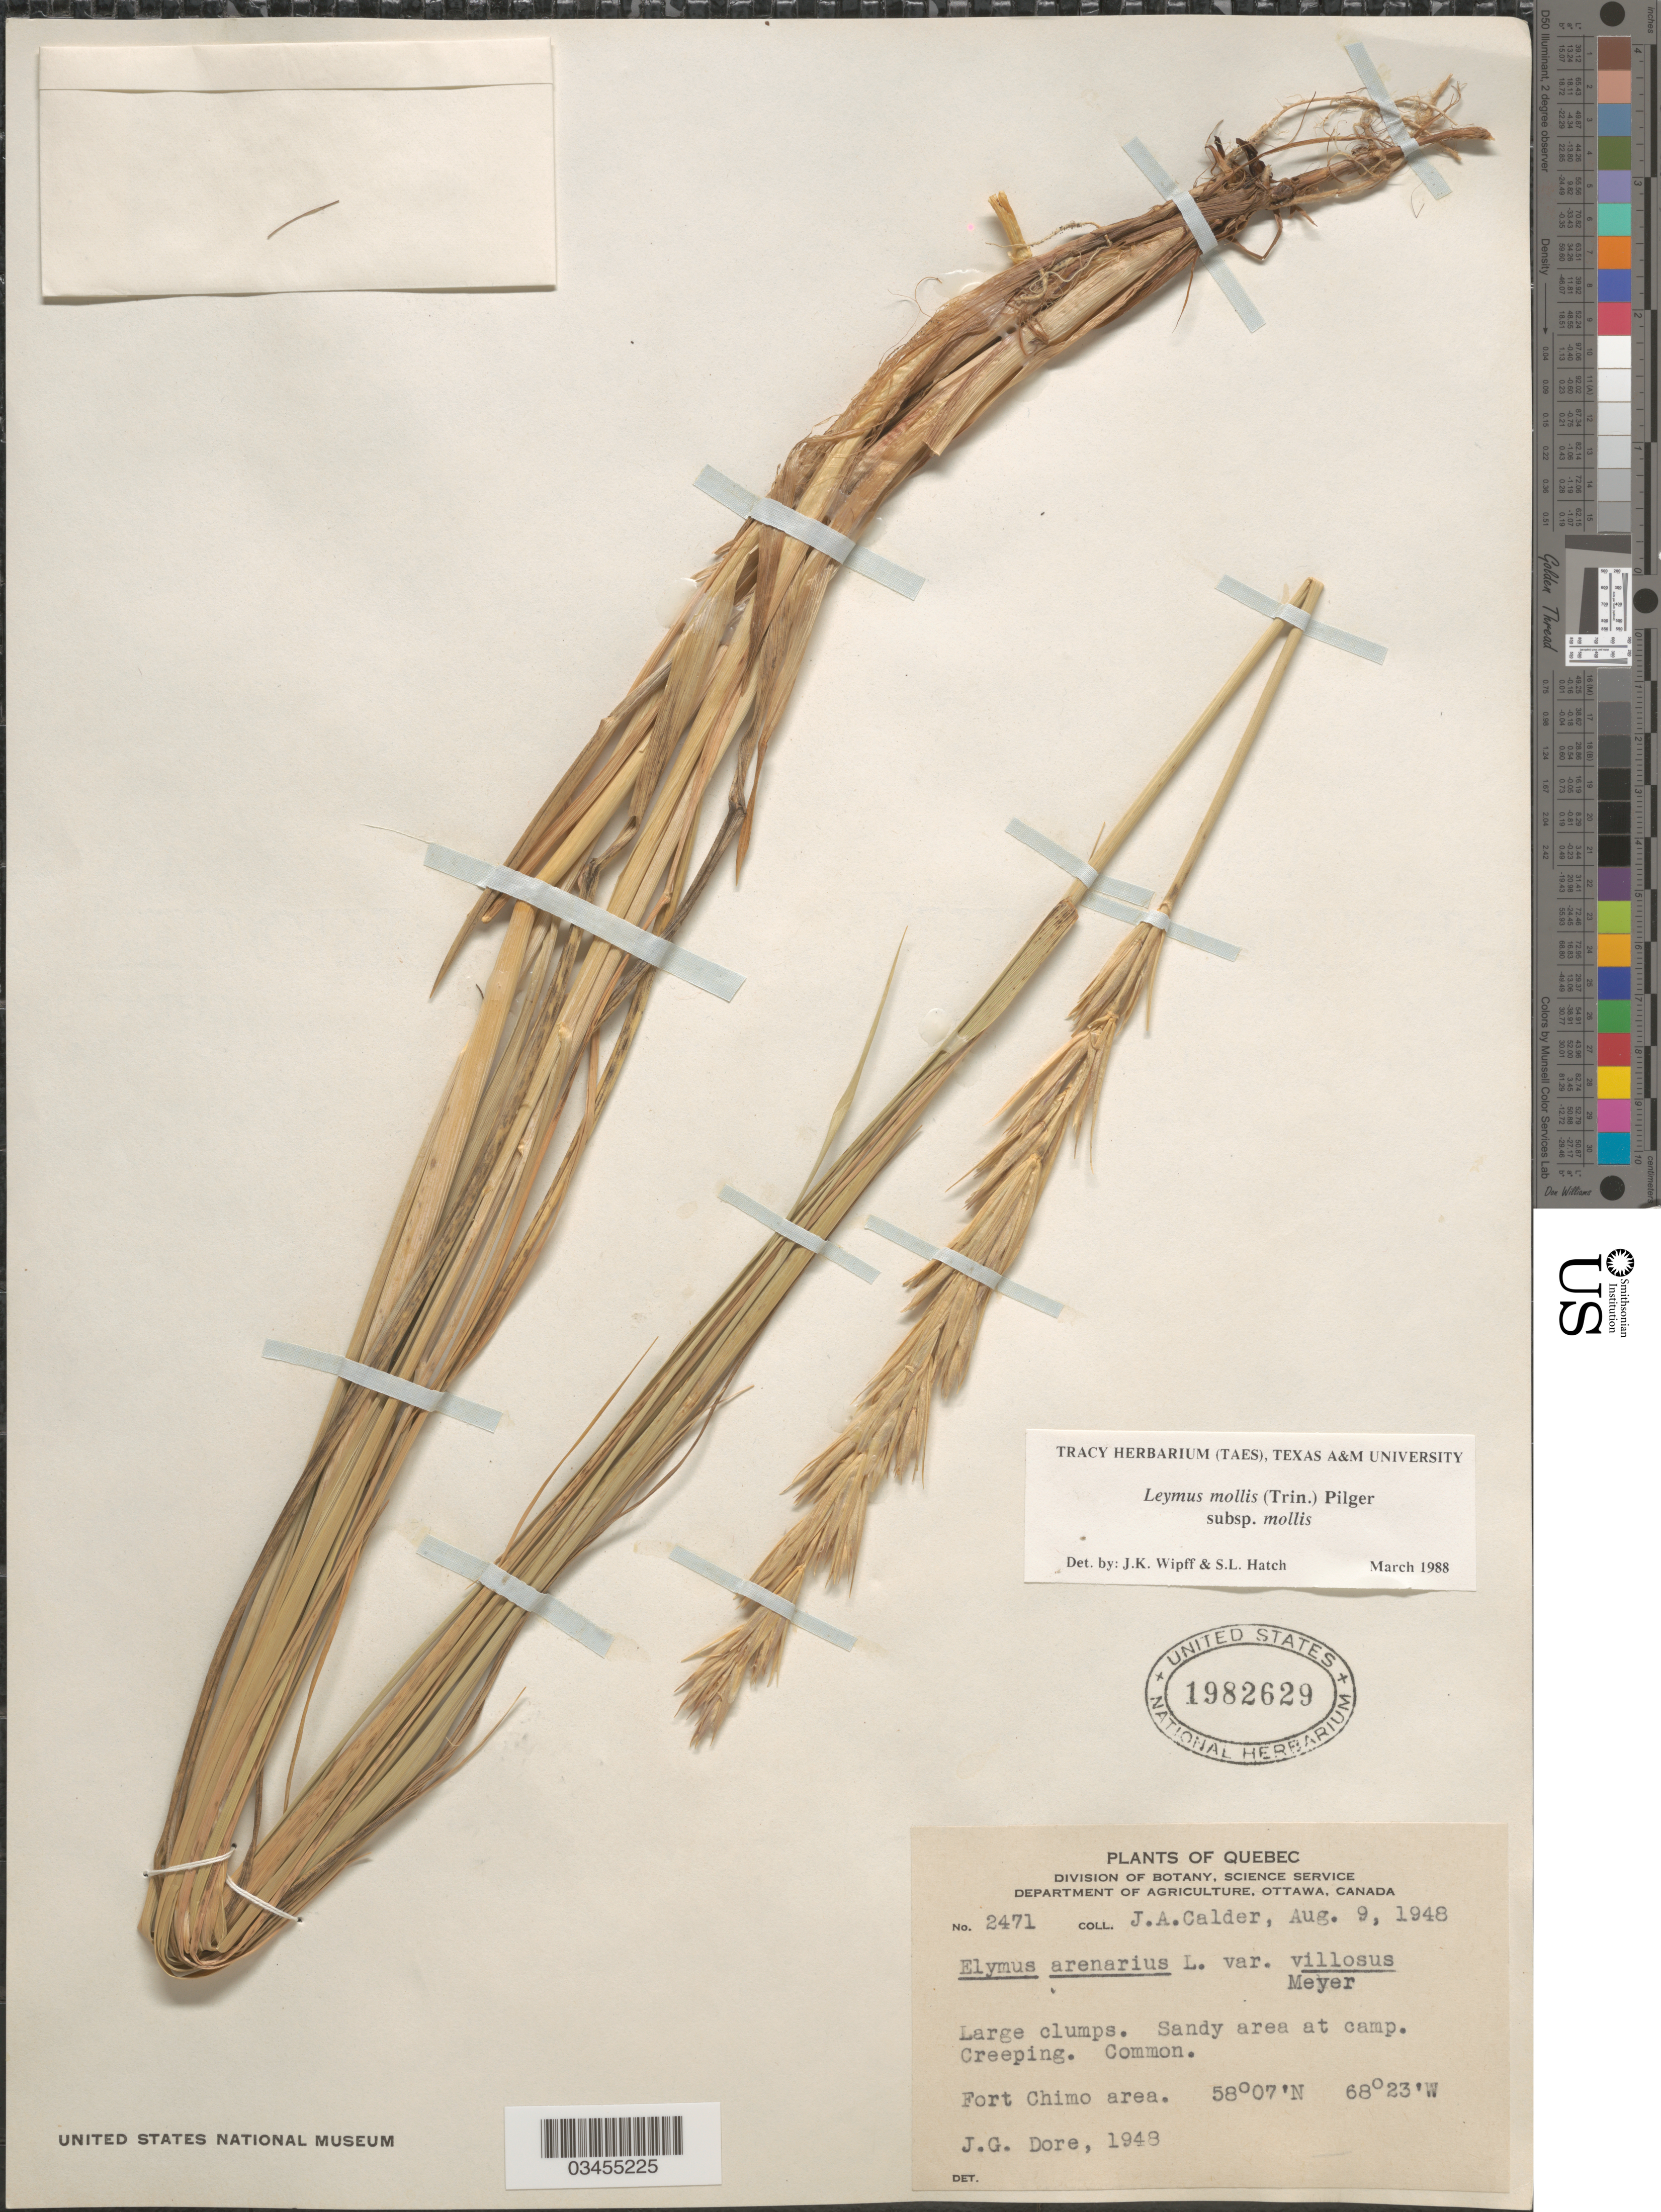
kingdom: Plantae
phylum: Tracheophyta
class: Liliopsida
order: Poales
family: Poaceae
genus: Leymus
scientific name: Leymus mollis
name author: (Trin.) Pilg.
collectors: J. A. Calder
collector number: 2471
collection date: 1948-08-09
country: Canada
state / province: Quebec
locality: Fort Chimo area.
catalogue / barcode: US 1982629